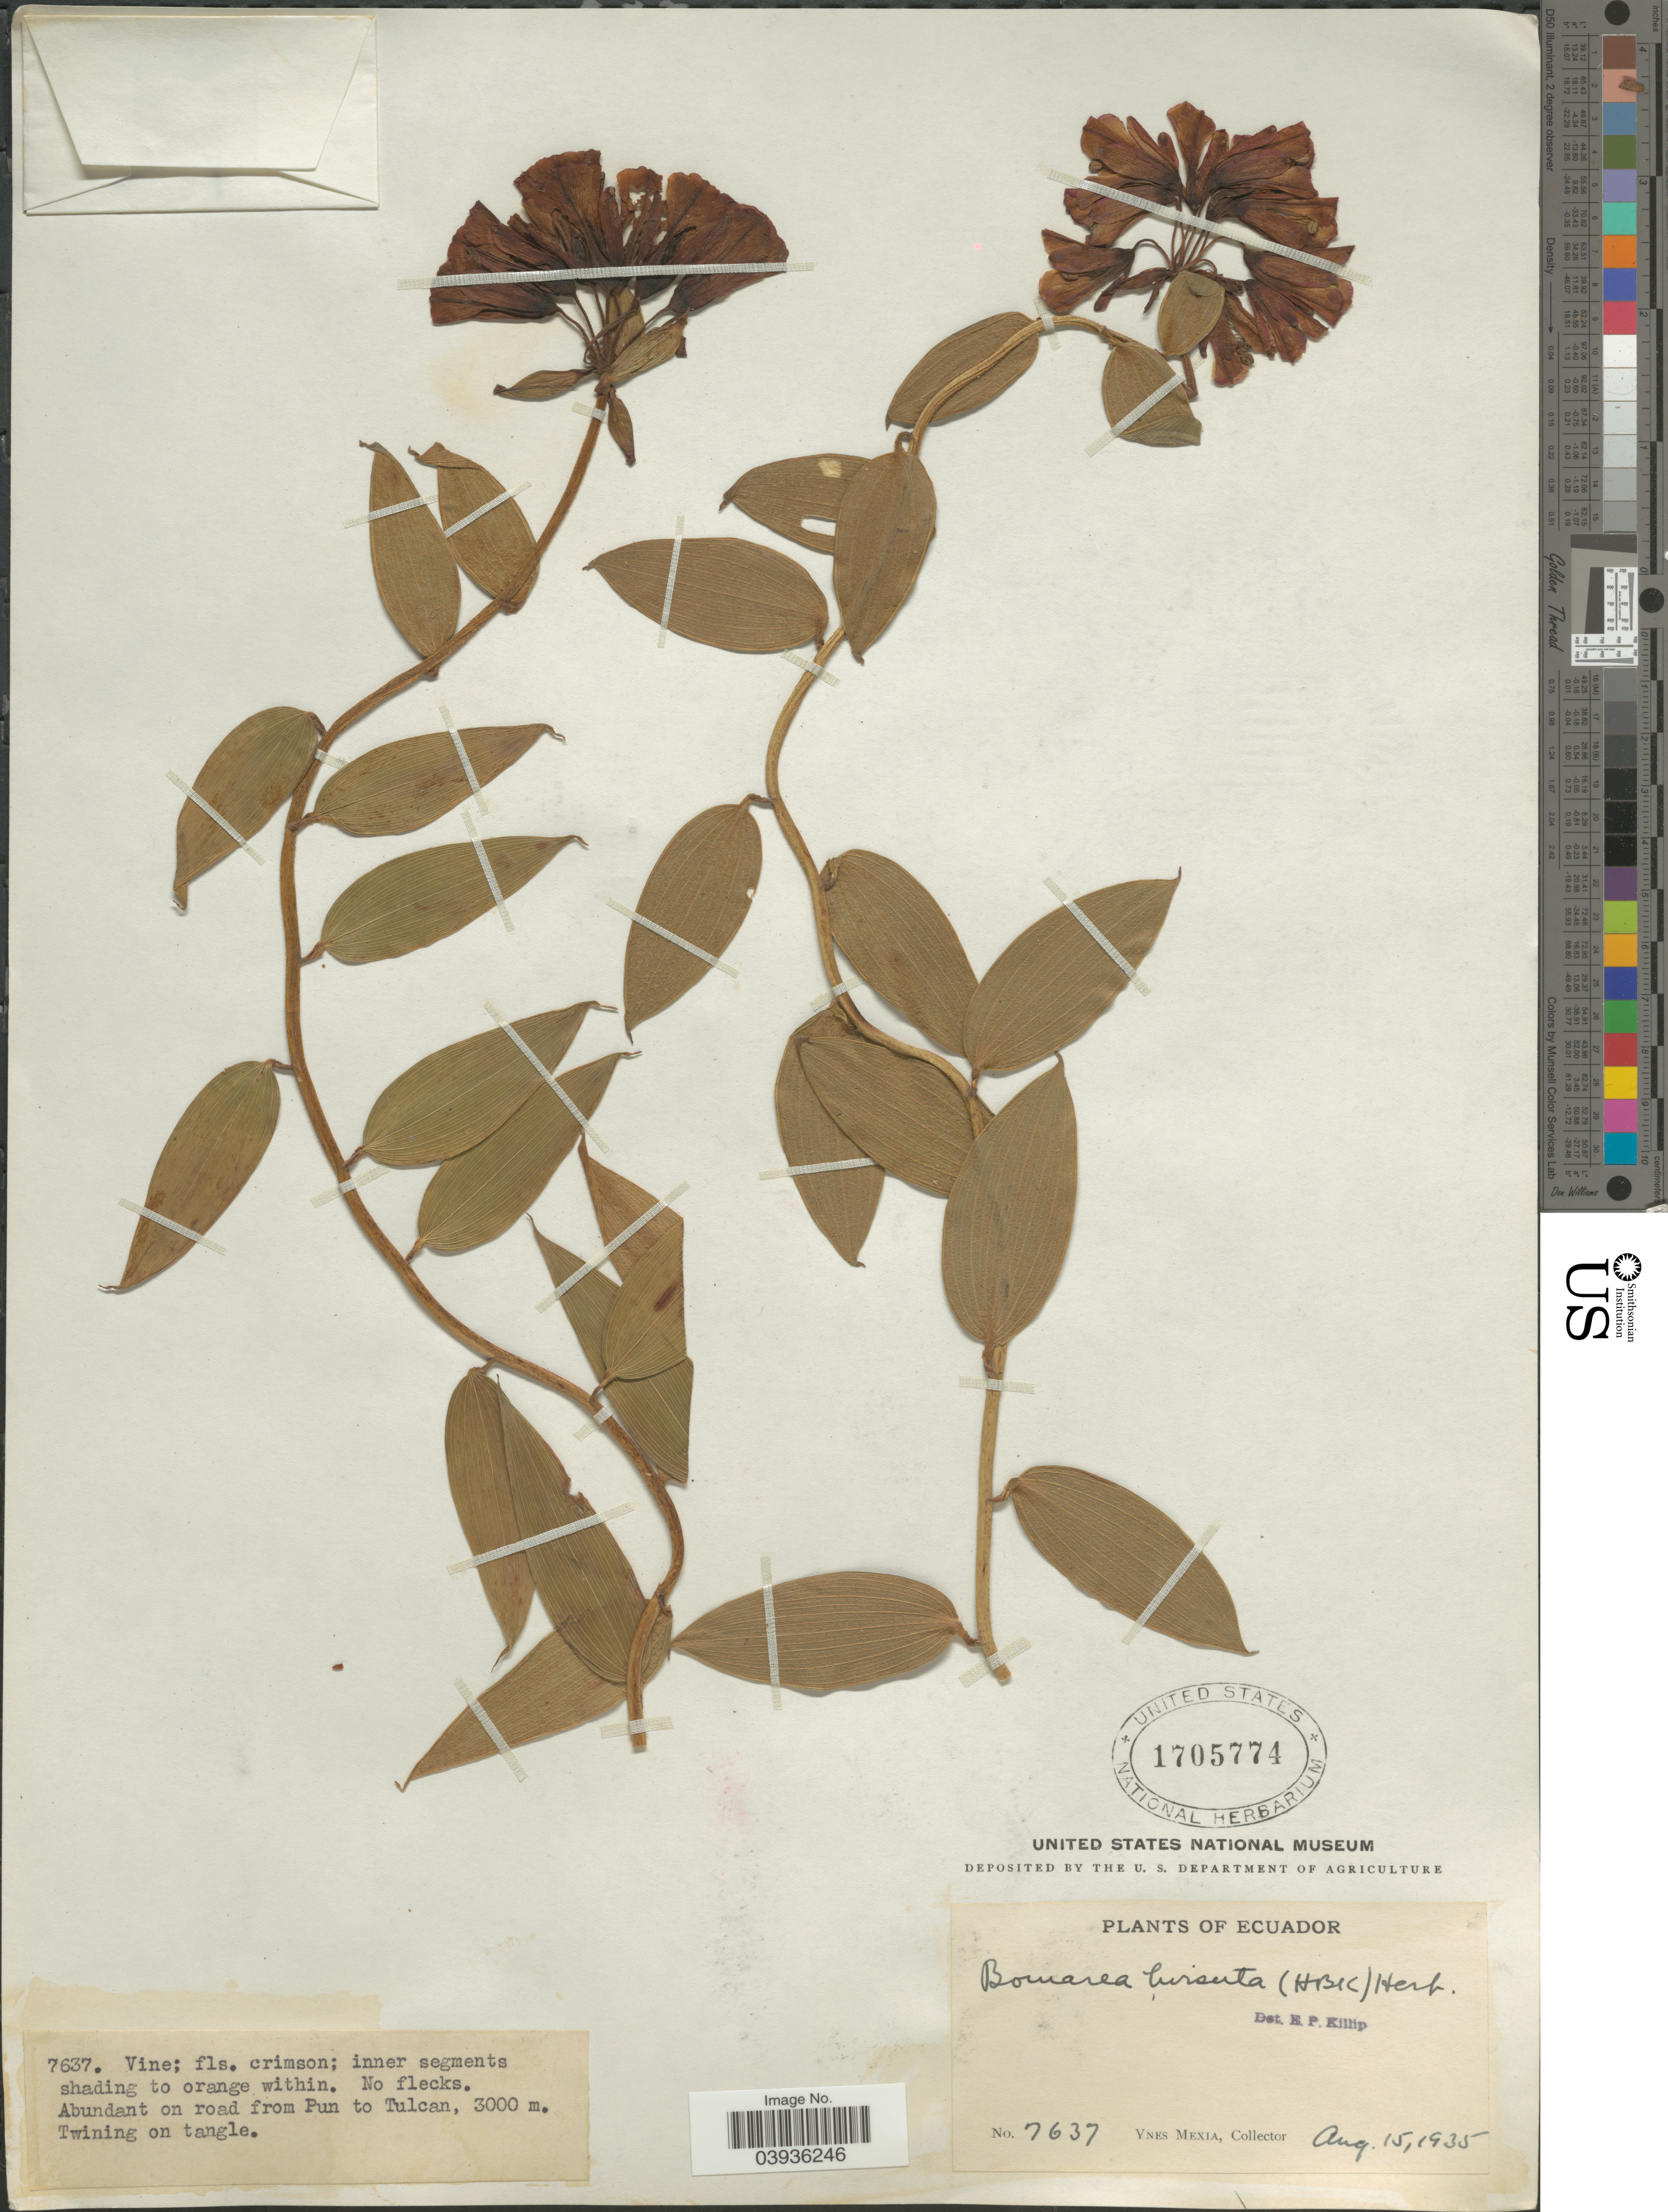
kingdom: Plantae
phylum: Tracheophyta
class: Liliopsida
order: Liliales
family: Alstroemeriaceae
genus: Bomarea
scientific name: Bomarea hirsuta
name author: (Kunth) Herb.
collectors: Y. Mexia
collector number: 7637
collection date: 1935-08-15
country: Ecuador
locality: Abundant on road from Pun to Tulcan.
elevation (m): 3000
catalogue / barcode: US 1705774